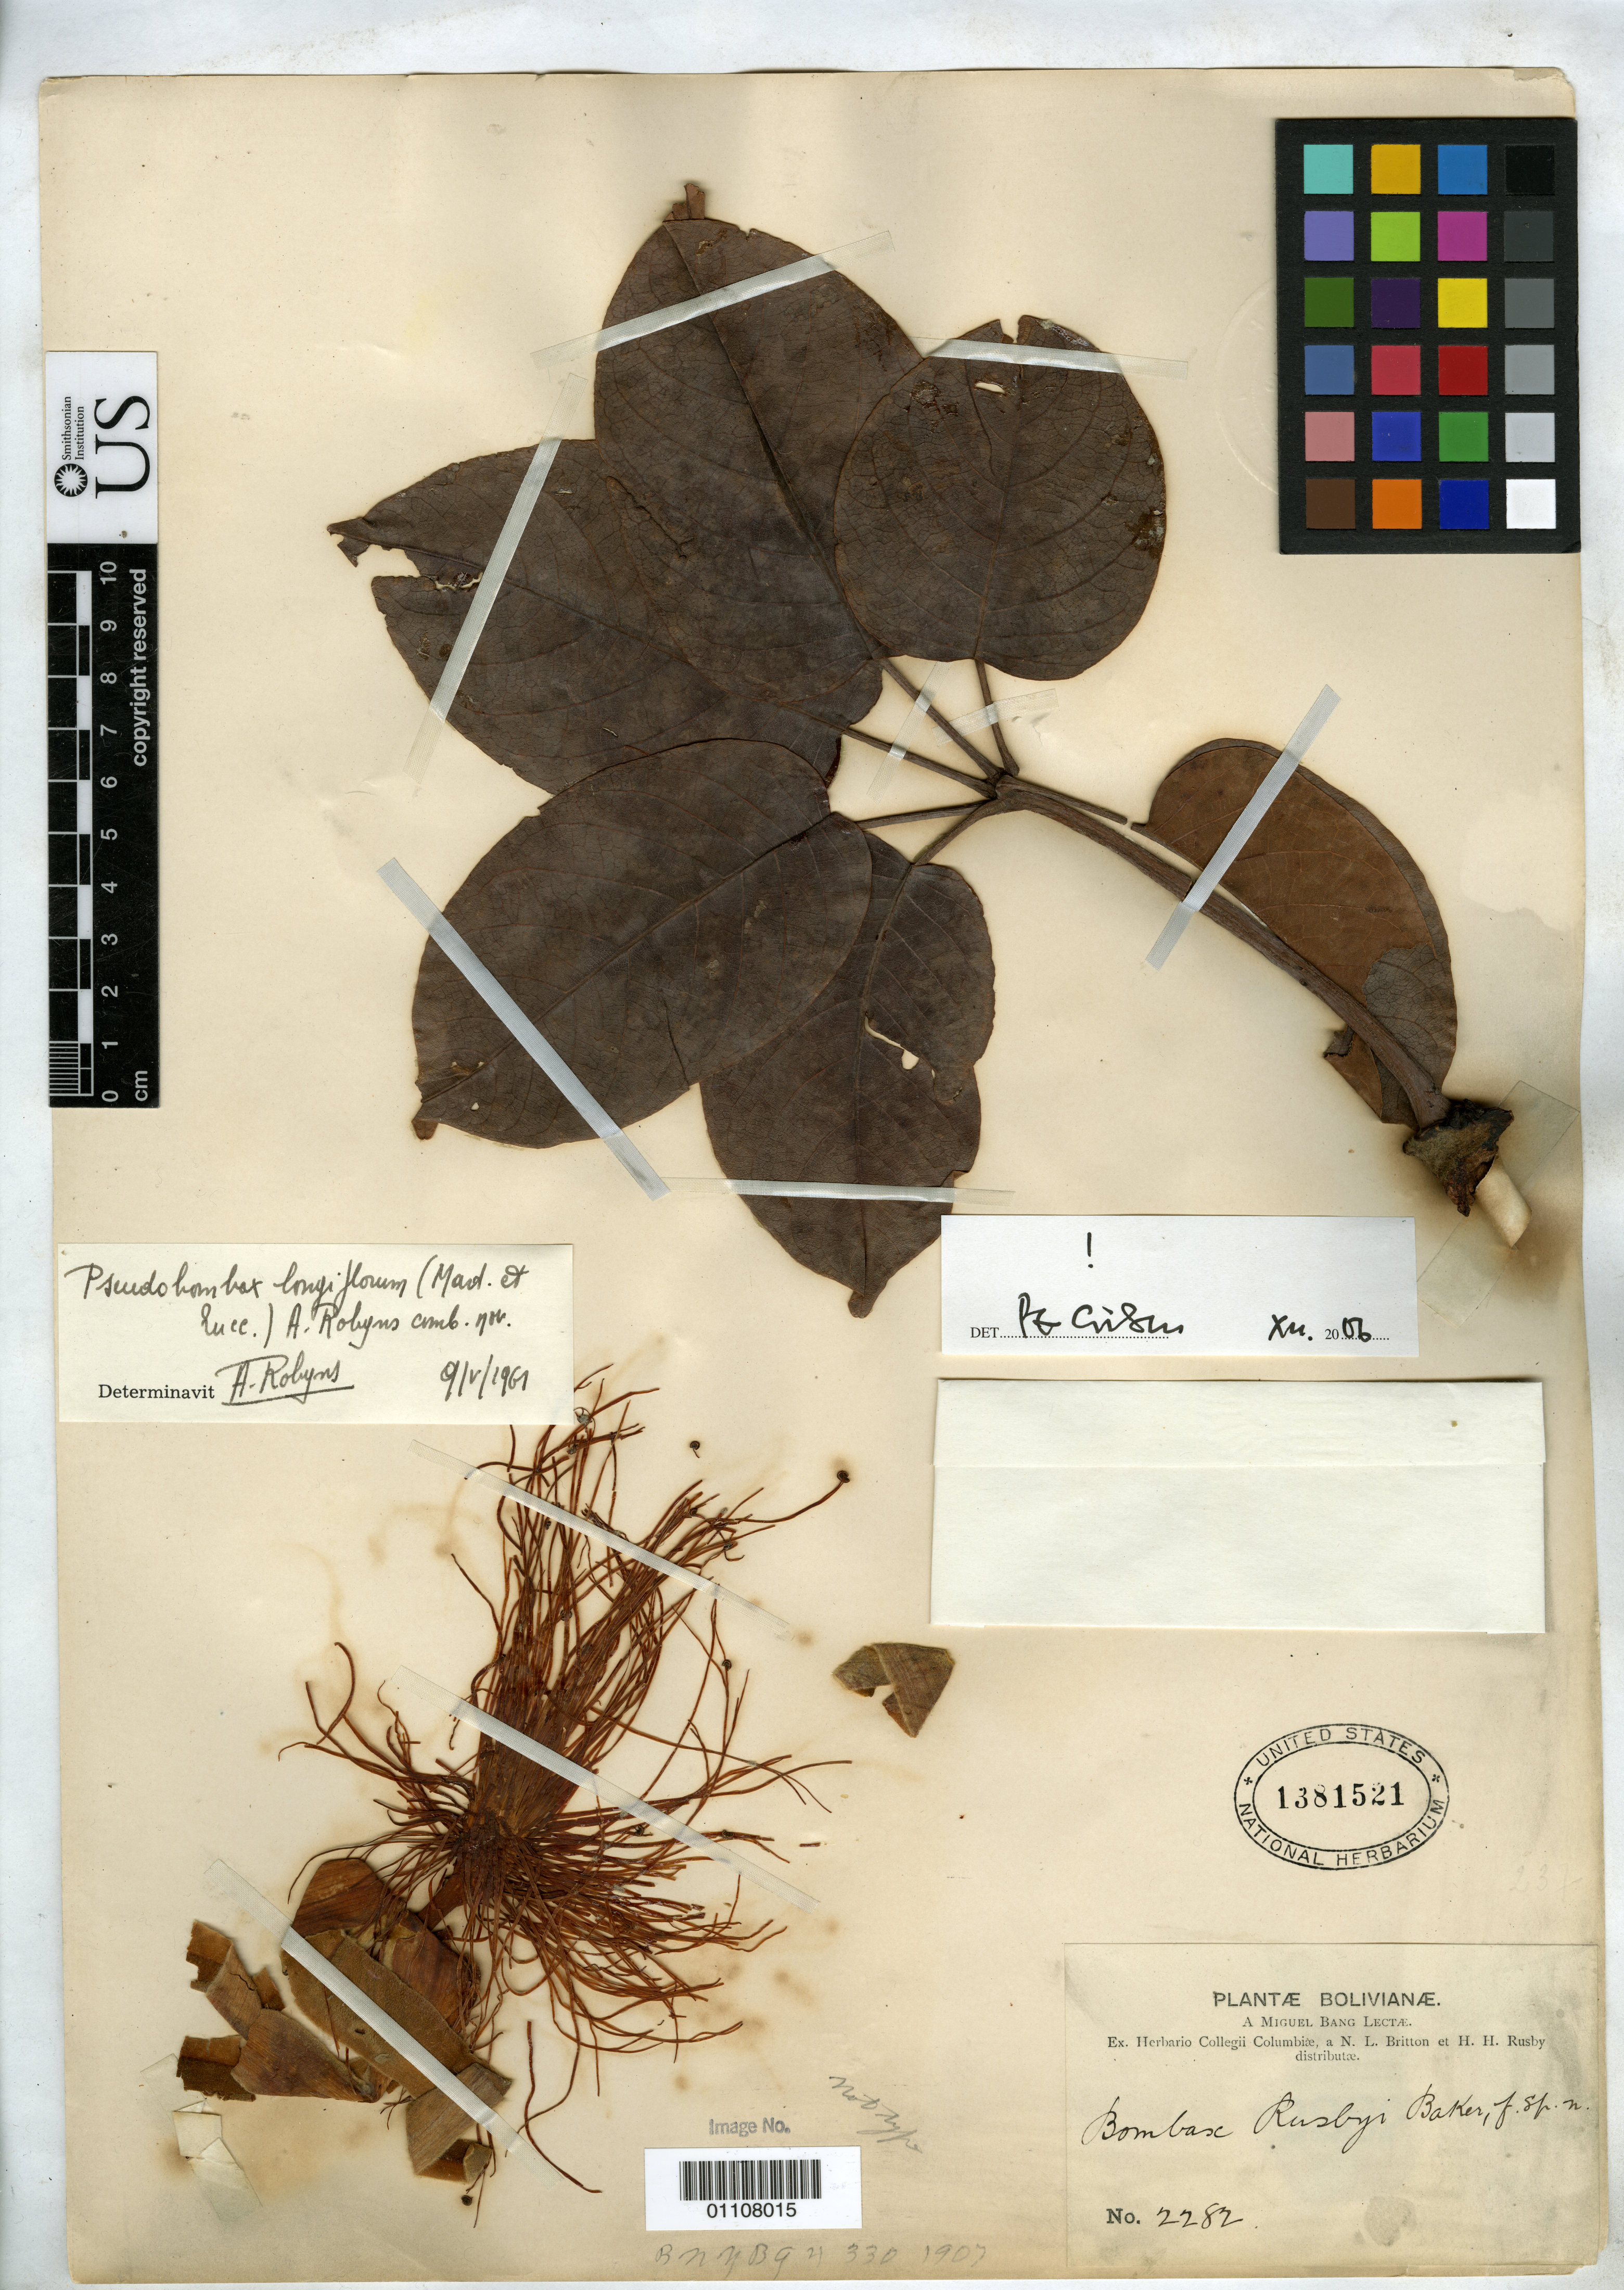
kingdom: Plantae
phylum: Tracheophyta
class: Magnoliopsida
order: Malvales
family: Malvaceae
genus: Bombax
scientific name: Bombax rusbyi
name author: Baker f.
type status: Possible Syntype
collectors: M. Bang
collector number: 2282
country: Bolivia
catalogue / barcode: US 1381521